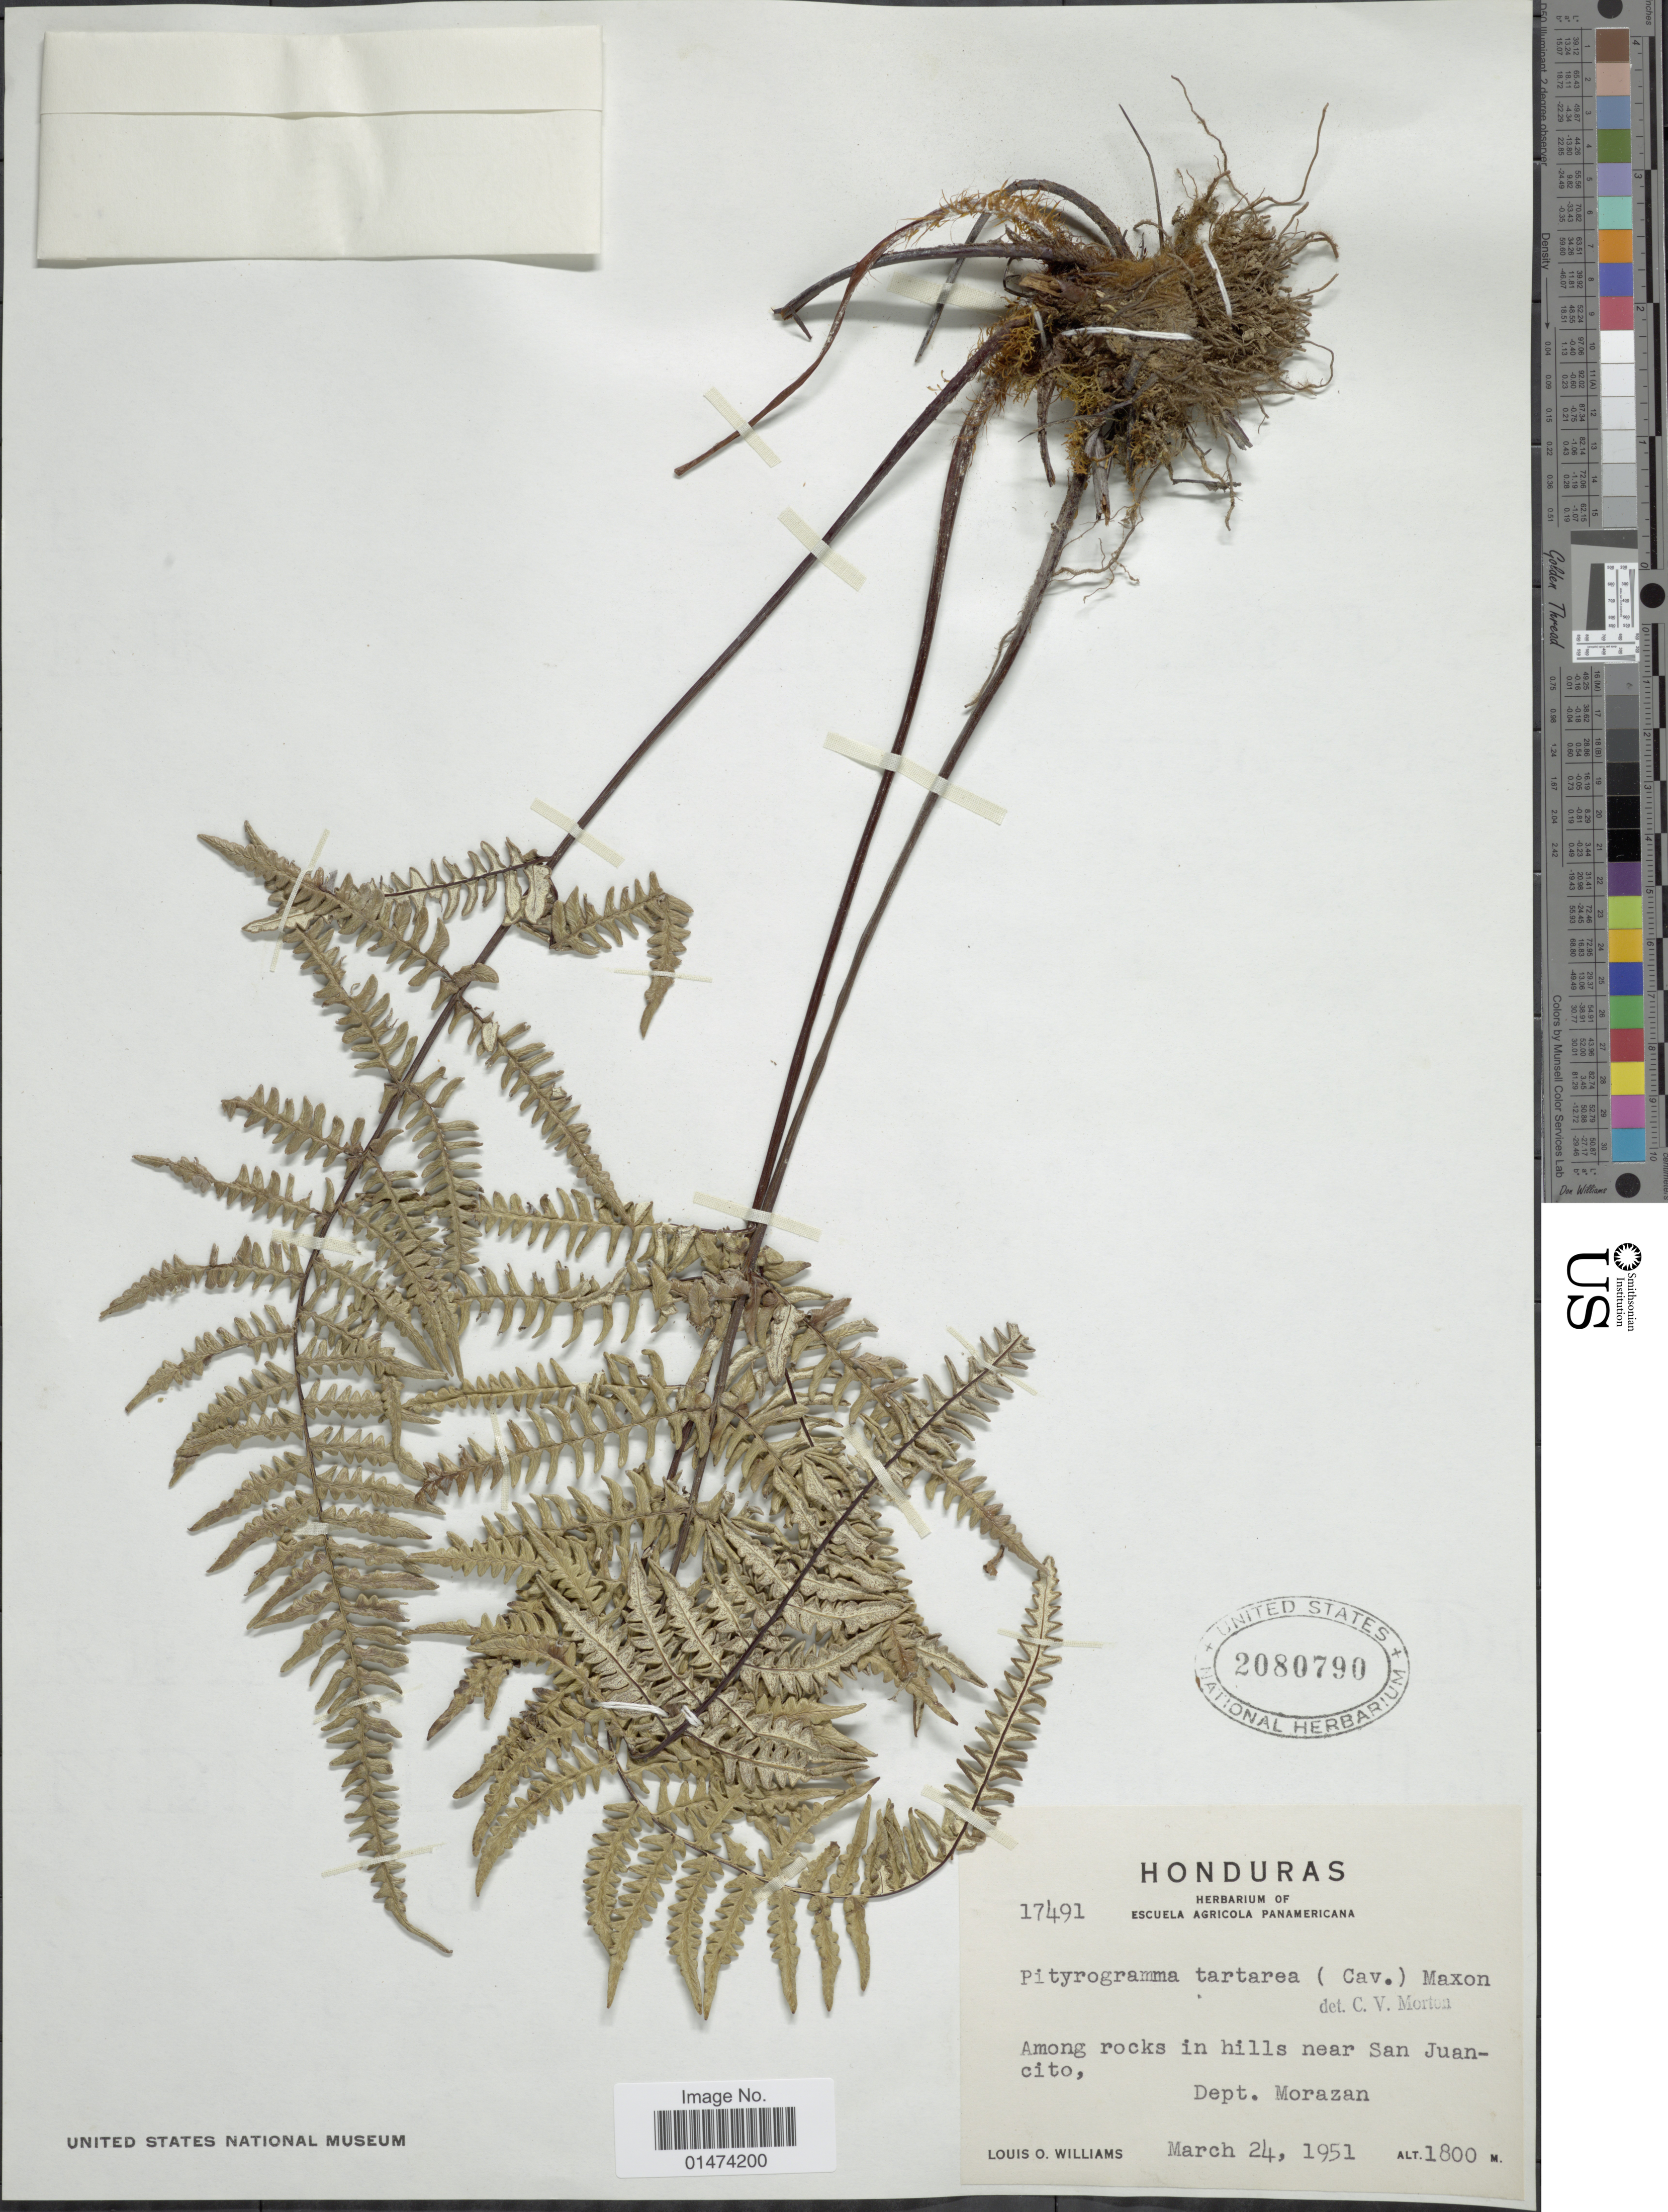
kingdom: Plantae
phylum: Tracheophyta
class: Polypodiopsida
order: Polypodiales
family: Pteridaceae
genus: Pityrogramma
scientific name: Pityrogramma tartarea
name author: (Cav.) Maxon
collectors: L. O. Williams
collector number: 17491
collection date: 1951-03-24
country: Honduras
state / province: Fco. Morazán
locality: Among rocks in hills near San Juan-cito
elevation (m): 1800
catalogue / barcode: US 2080790